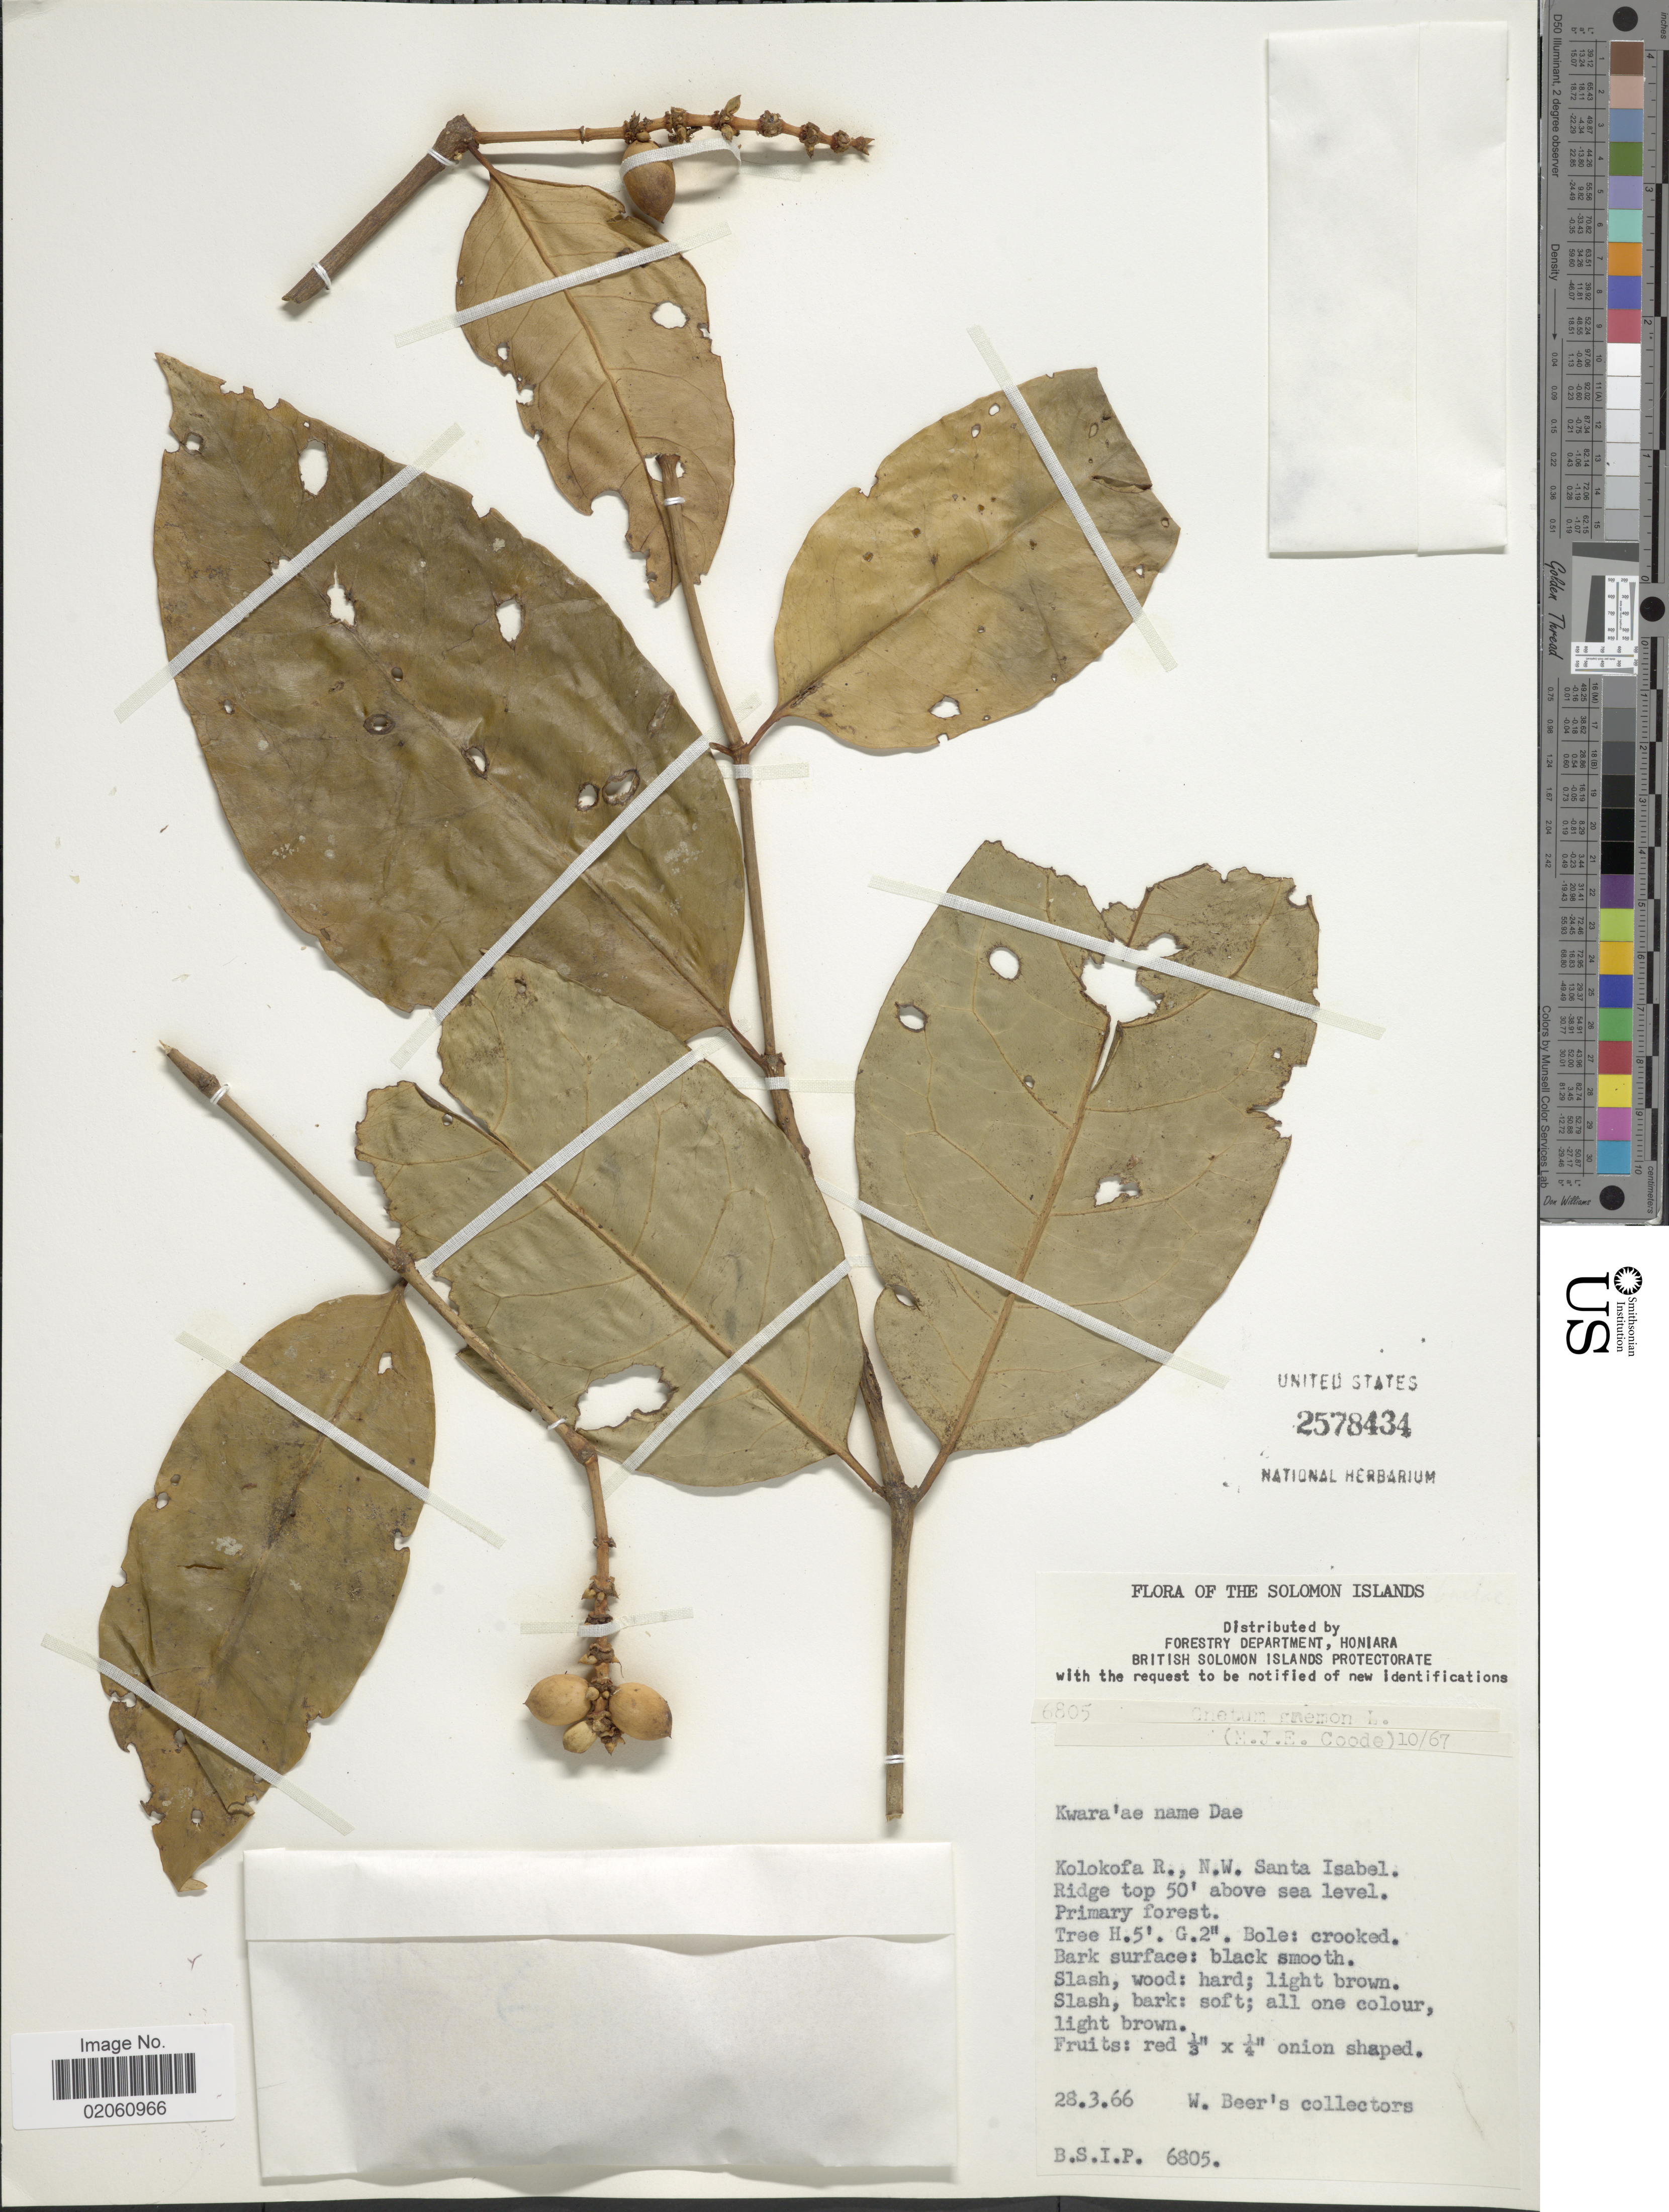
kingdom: Plantae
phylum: Tracheophyta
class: Gnetopsida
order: Gnetales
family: Gnetaceae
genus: Gnetum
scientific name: Gnetum gnemon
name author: L.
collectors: W. Beer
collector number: B.S.I.P. 6805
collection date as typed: Transcribed d/m/y: 28/3/66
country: Solomon Islands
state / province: Solomon Islands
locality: Kolokofa R., N.W. Santa isabel. Ridge top 50', Primary forest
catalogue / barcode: US 2578434